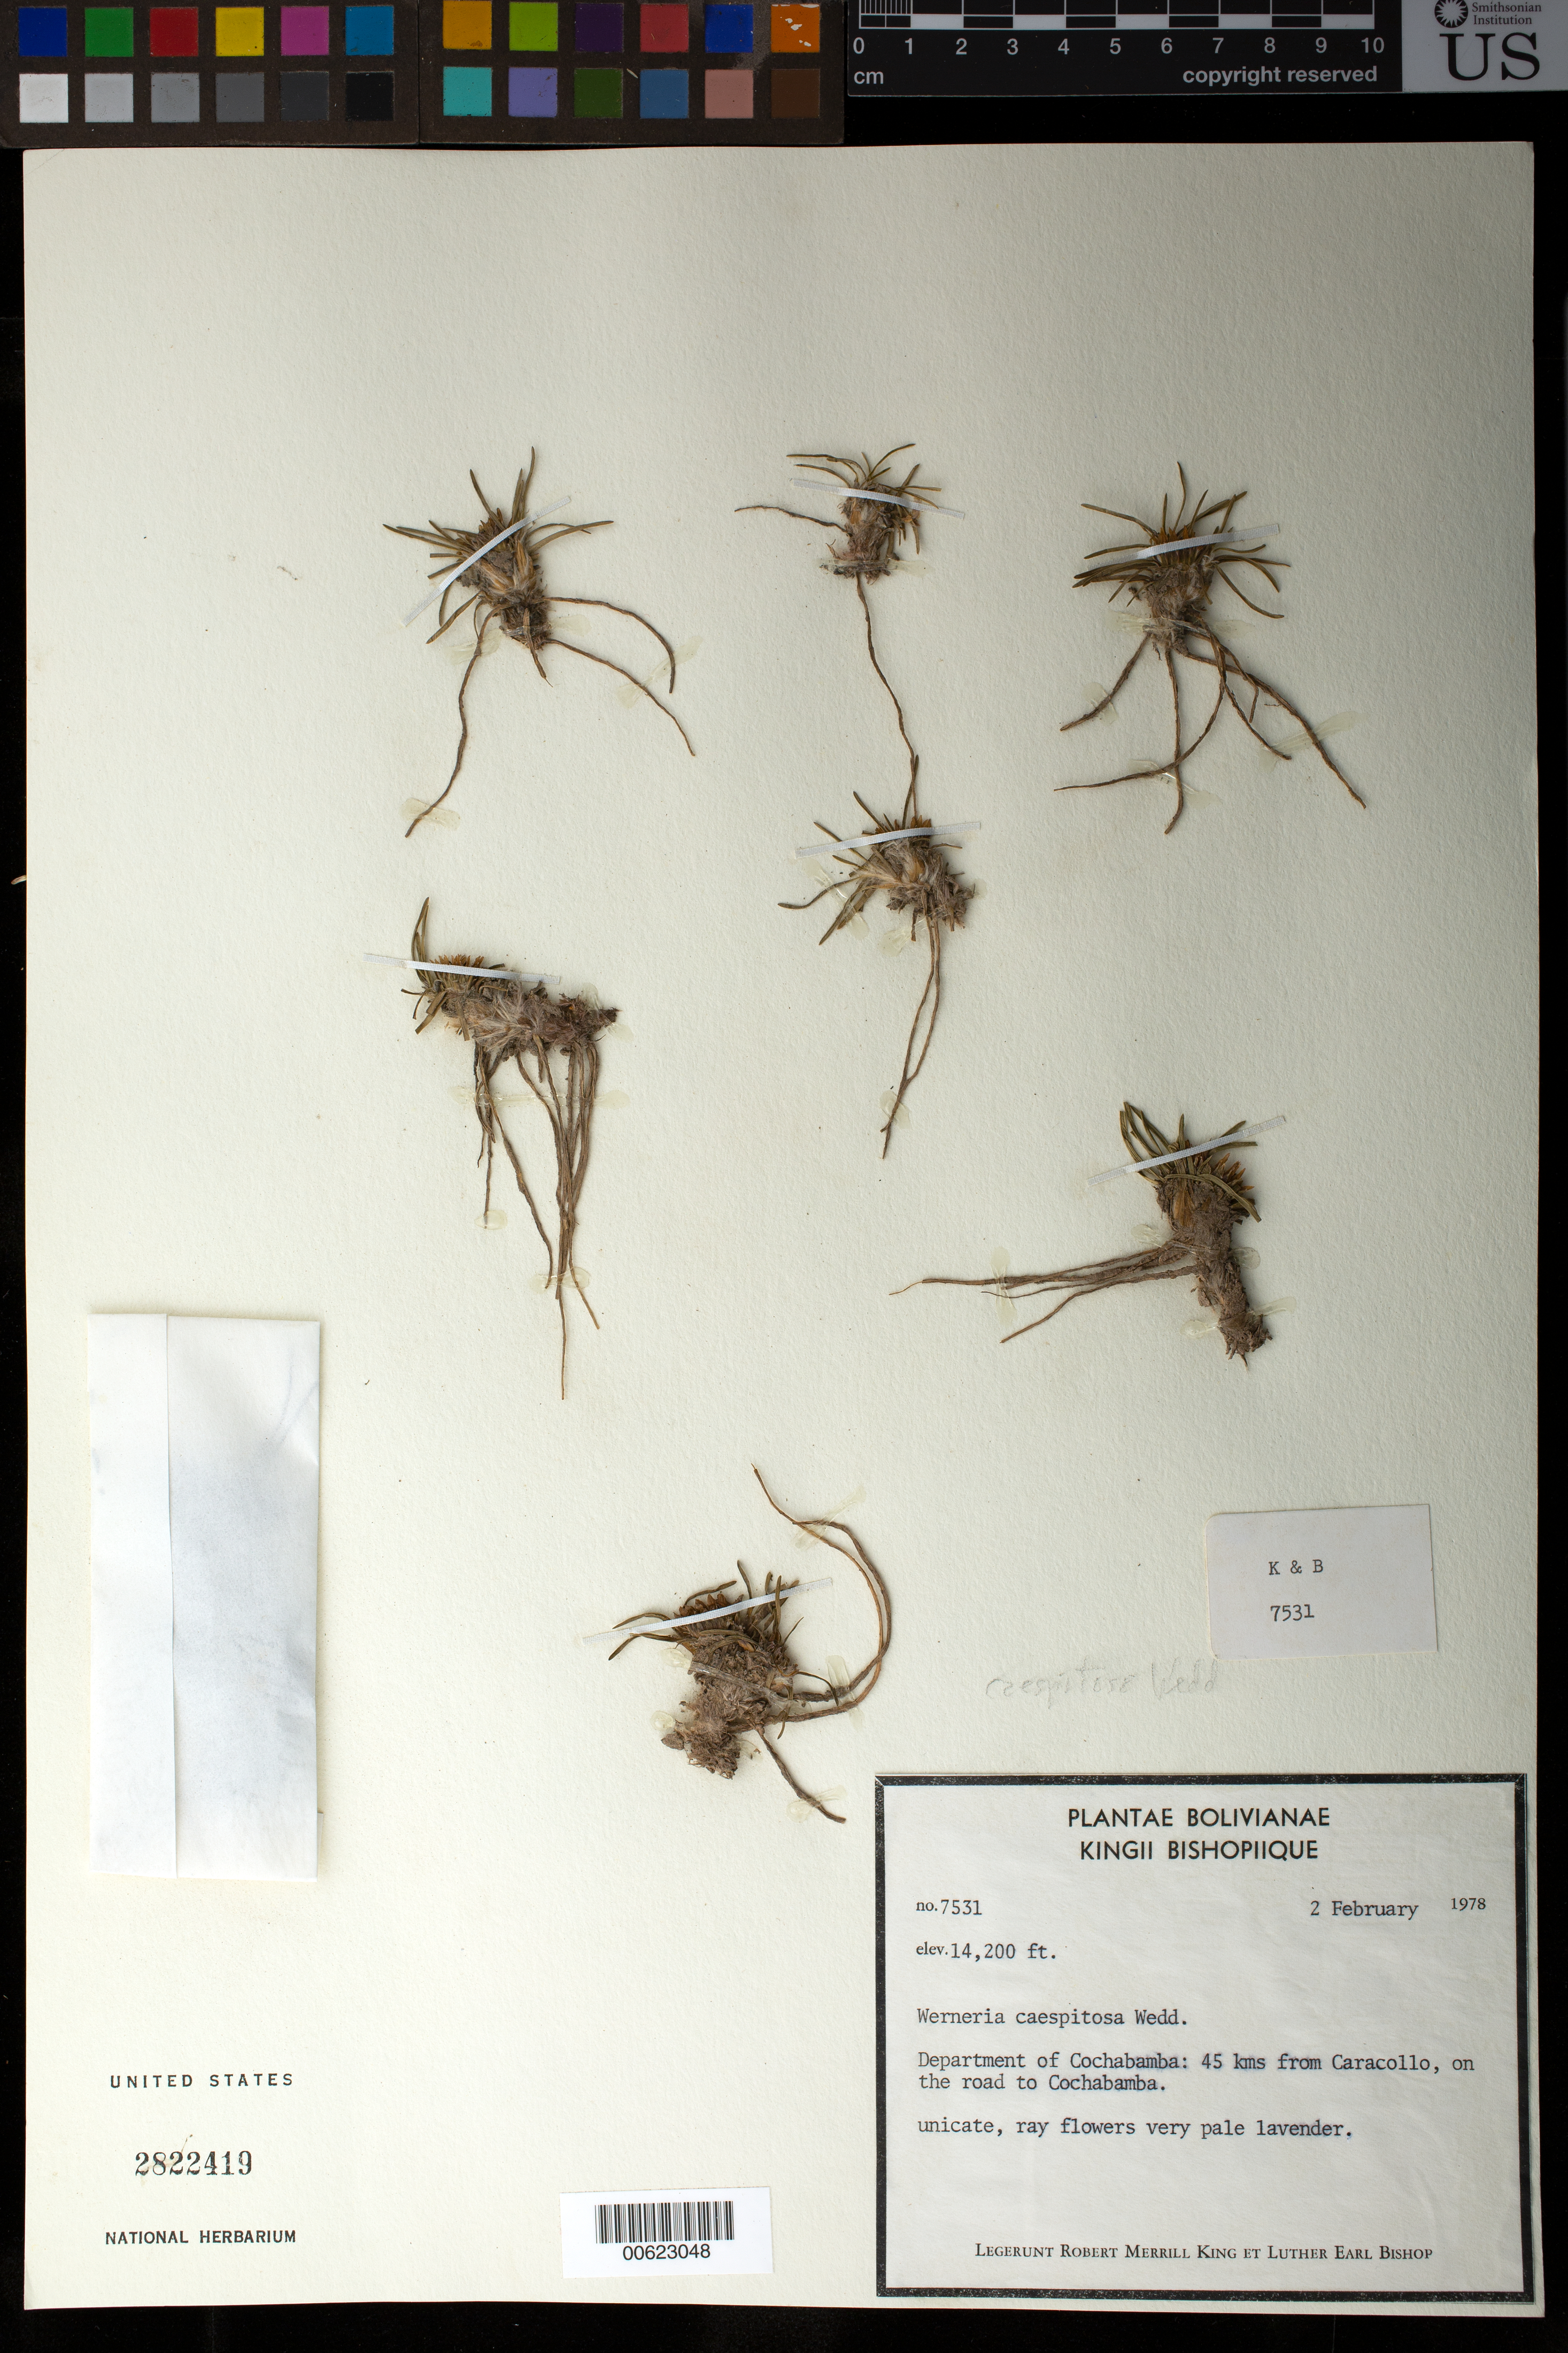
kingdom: Plantae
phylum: Tracheophyta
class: Magnoliopsida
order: Asterales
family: Asteraceae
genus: Werneria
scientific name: Werneria caespitosa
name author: Wedd.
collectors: R. M. King & L. E. Bishop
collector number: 7531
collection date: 1978-02-02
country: Bolivia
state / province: Cochabamba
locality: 45 kms from Caracollo, on the road to Cochabamba.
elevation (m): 4328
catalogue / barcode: US 2822419